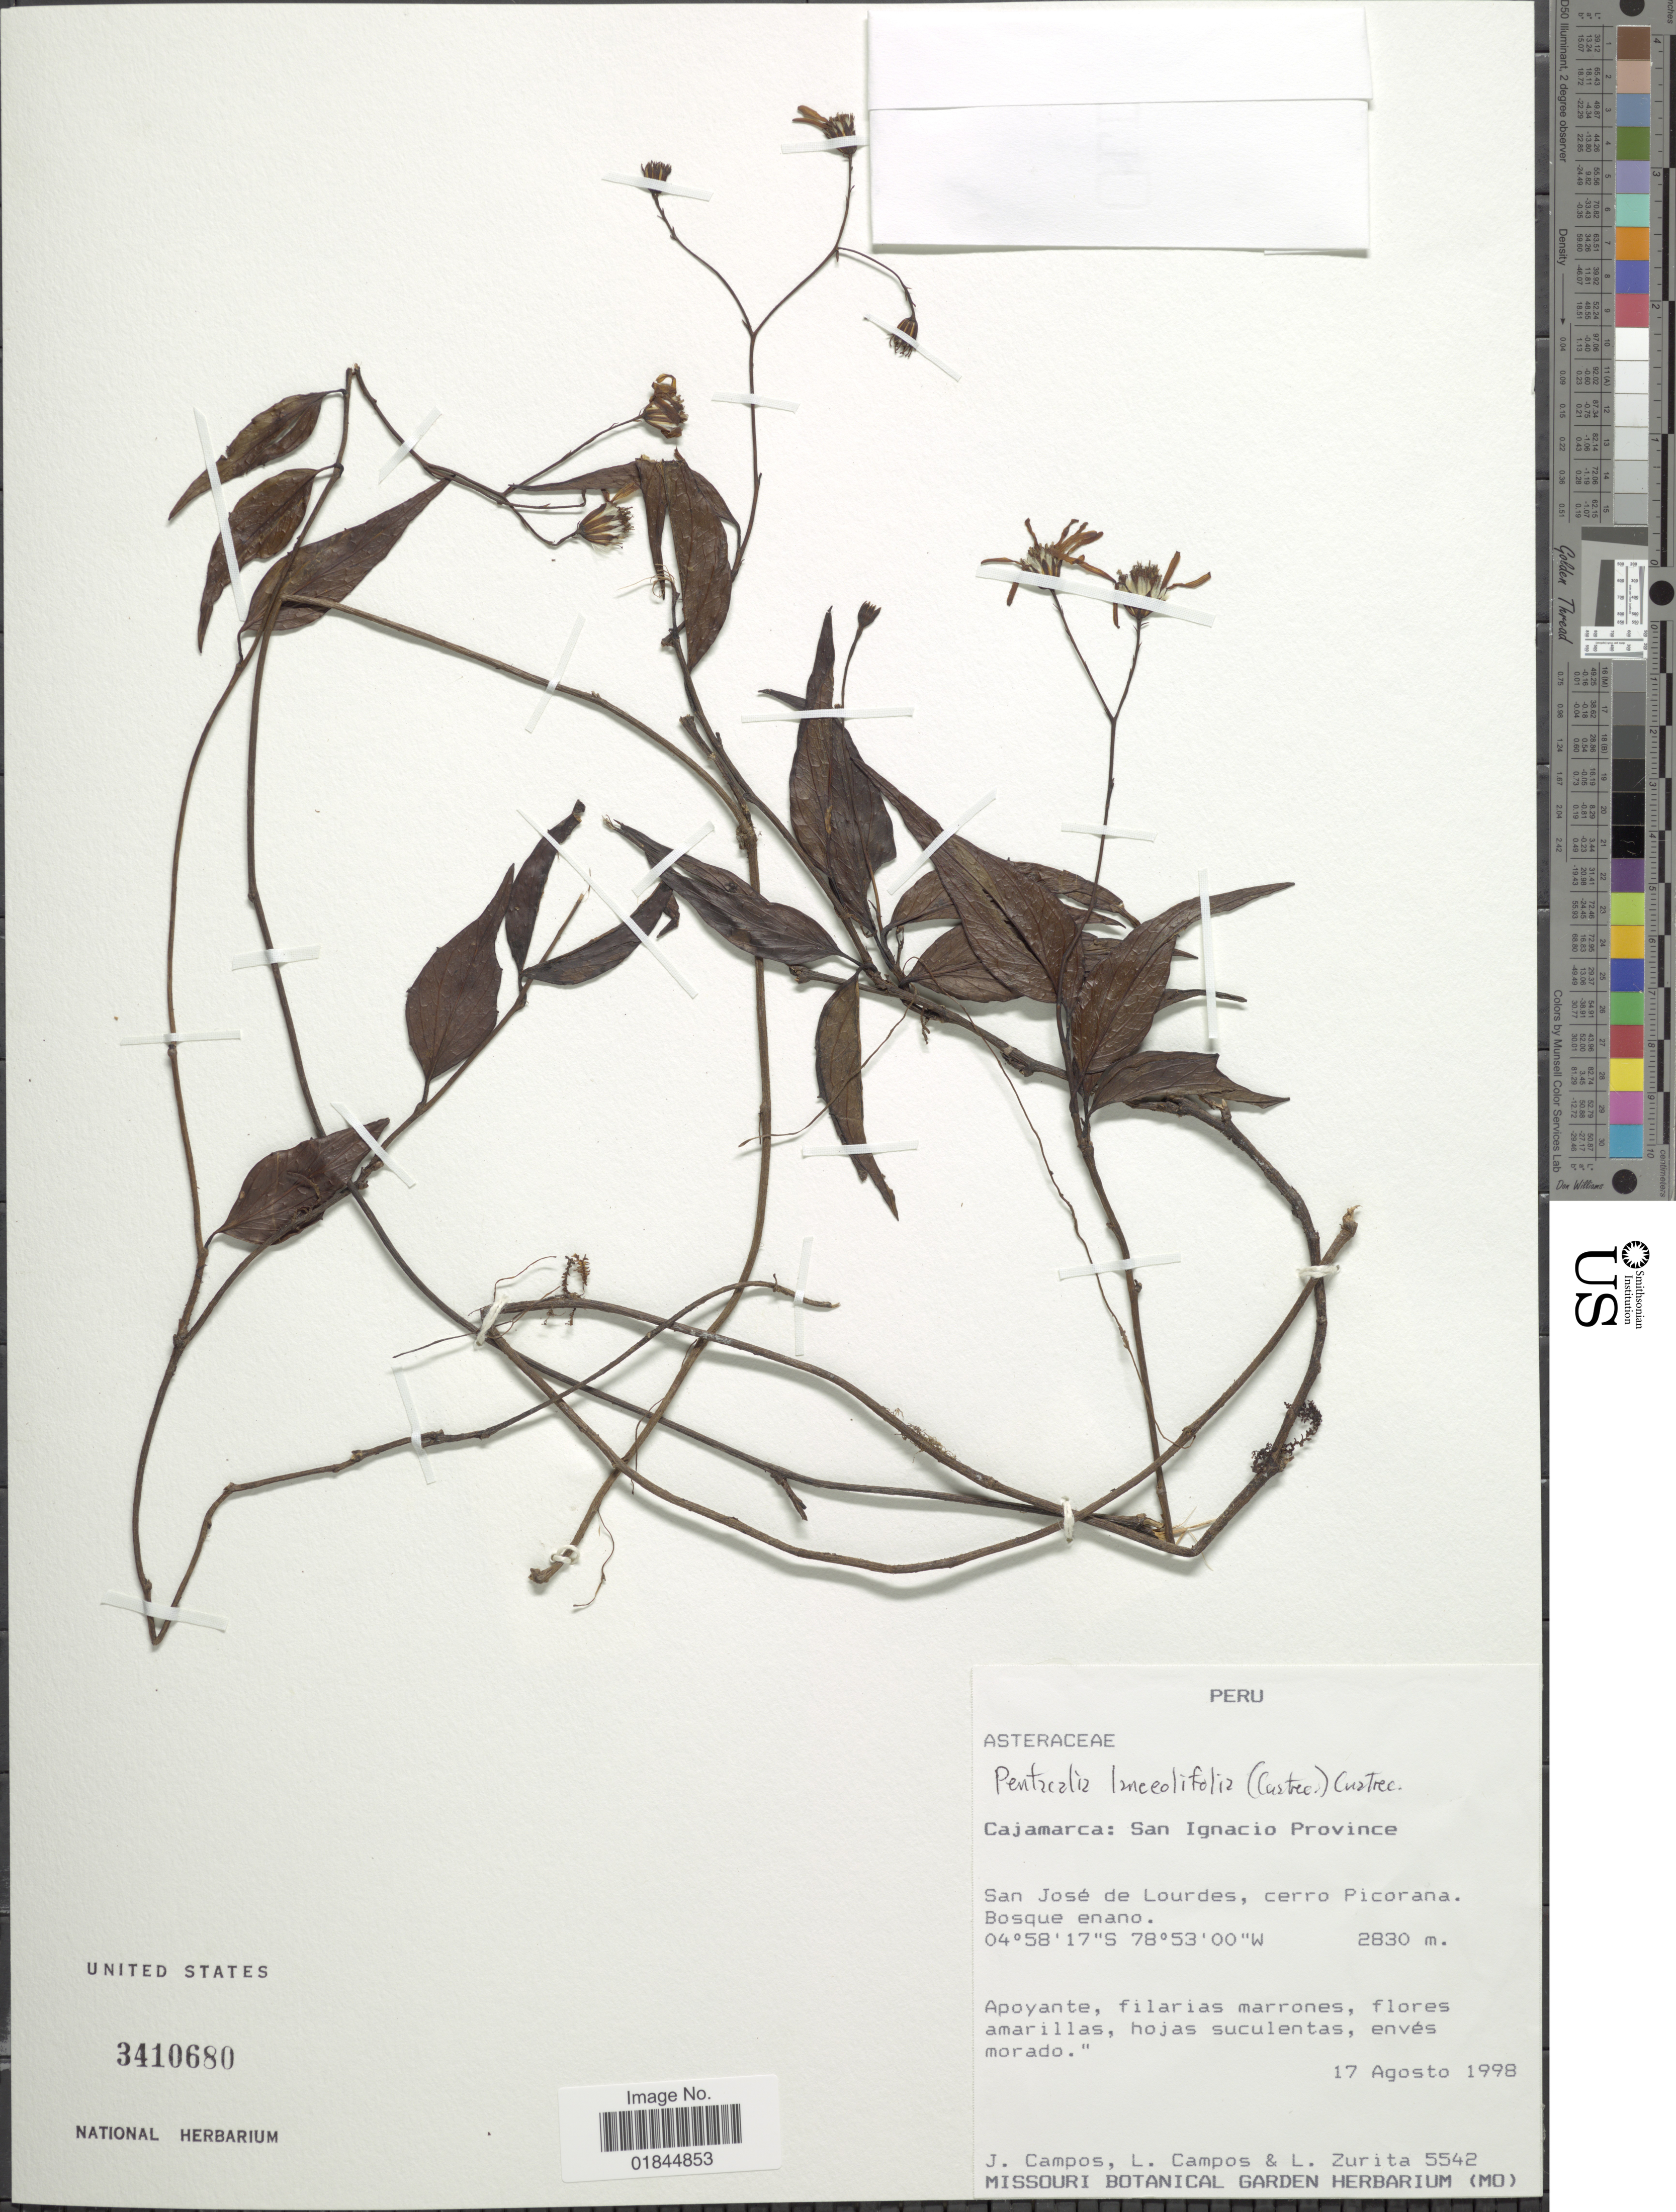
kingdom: Plantae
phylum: Tracheophyta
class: Magnoliopsida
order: Asterales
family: Asteraceae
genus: Pentacalia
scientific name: Pentacalia andrei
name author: (Greenm.) Cuatrec.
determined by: Calvo, Joel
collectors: J. Campos, L. Campos & L. Zurita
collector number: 5542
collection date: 1998-08-17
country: Peru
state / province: Cajamarca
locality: Cajamarca: San Ignacio Province. San Jose de Lourdes, cerro Picorana.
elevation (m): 2830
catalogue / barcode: US 3410680